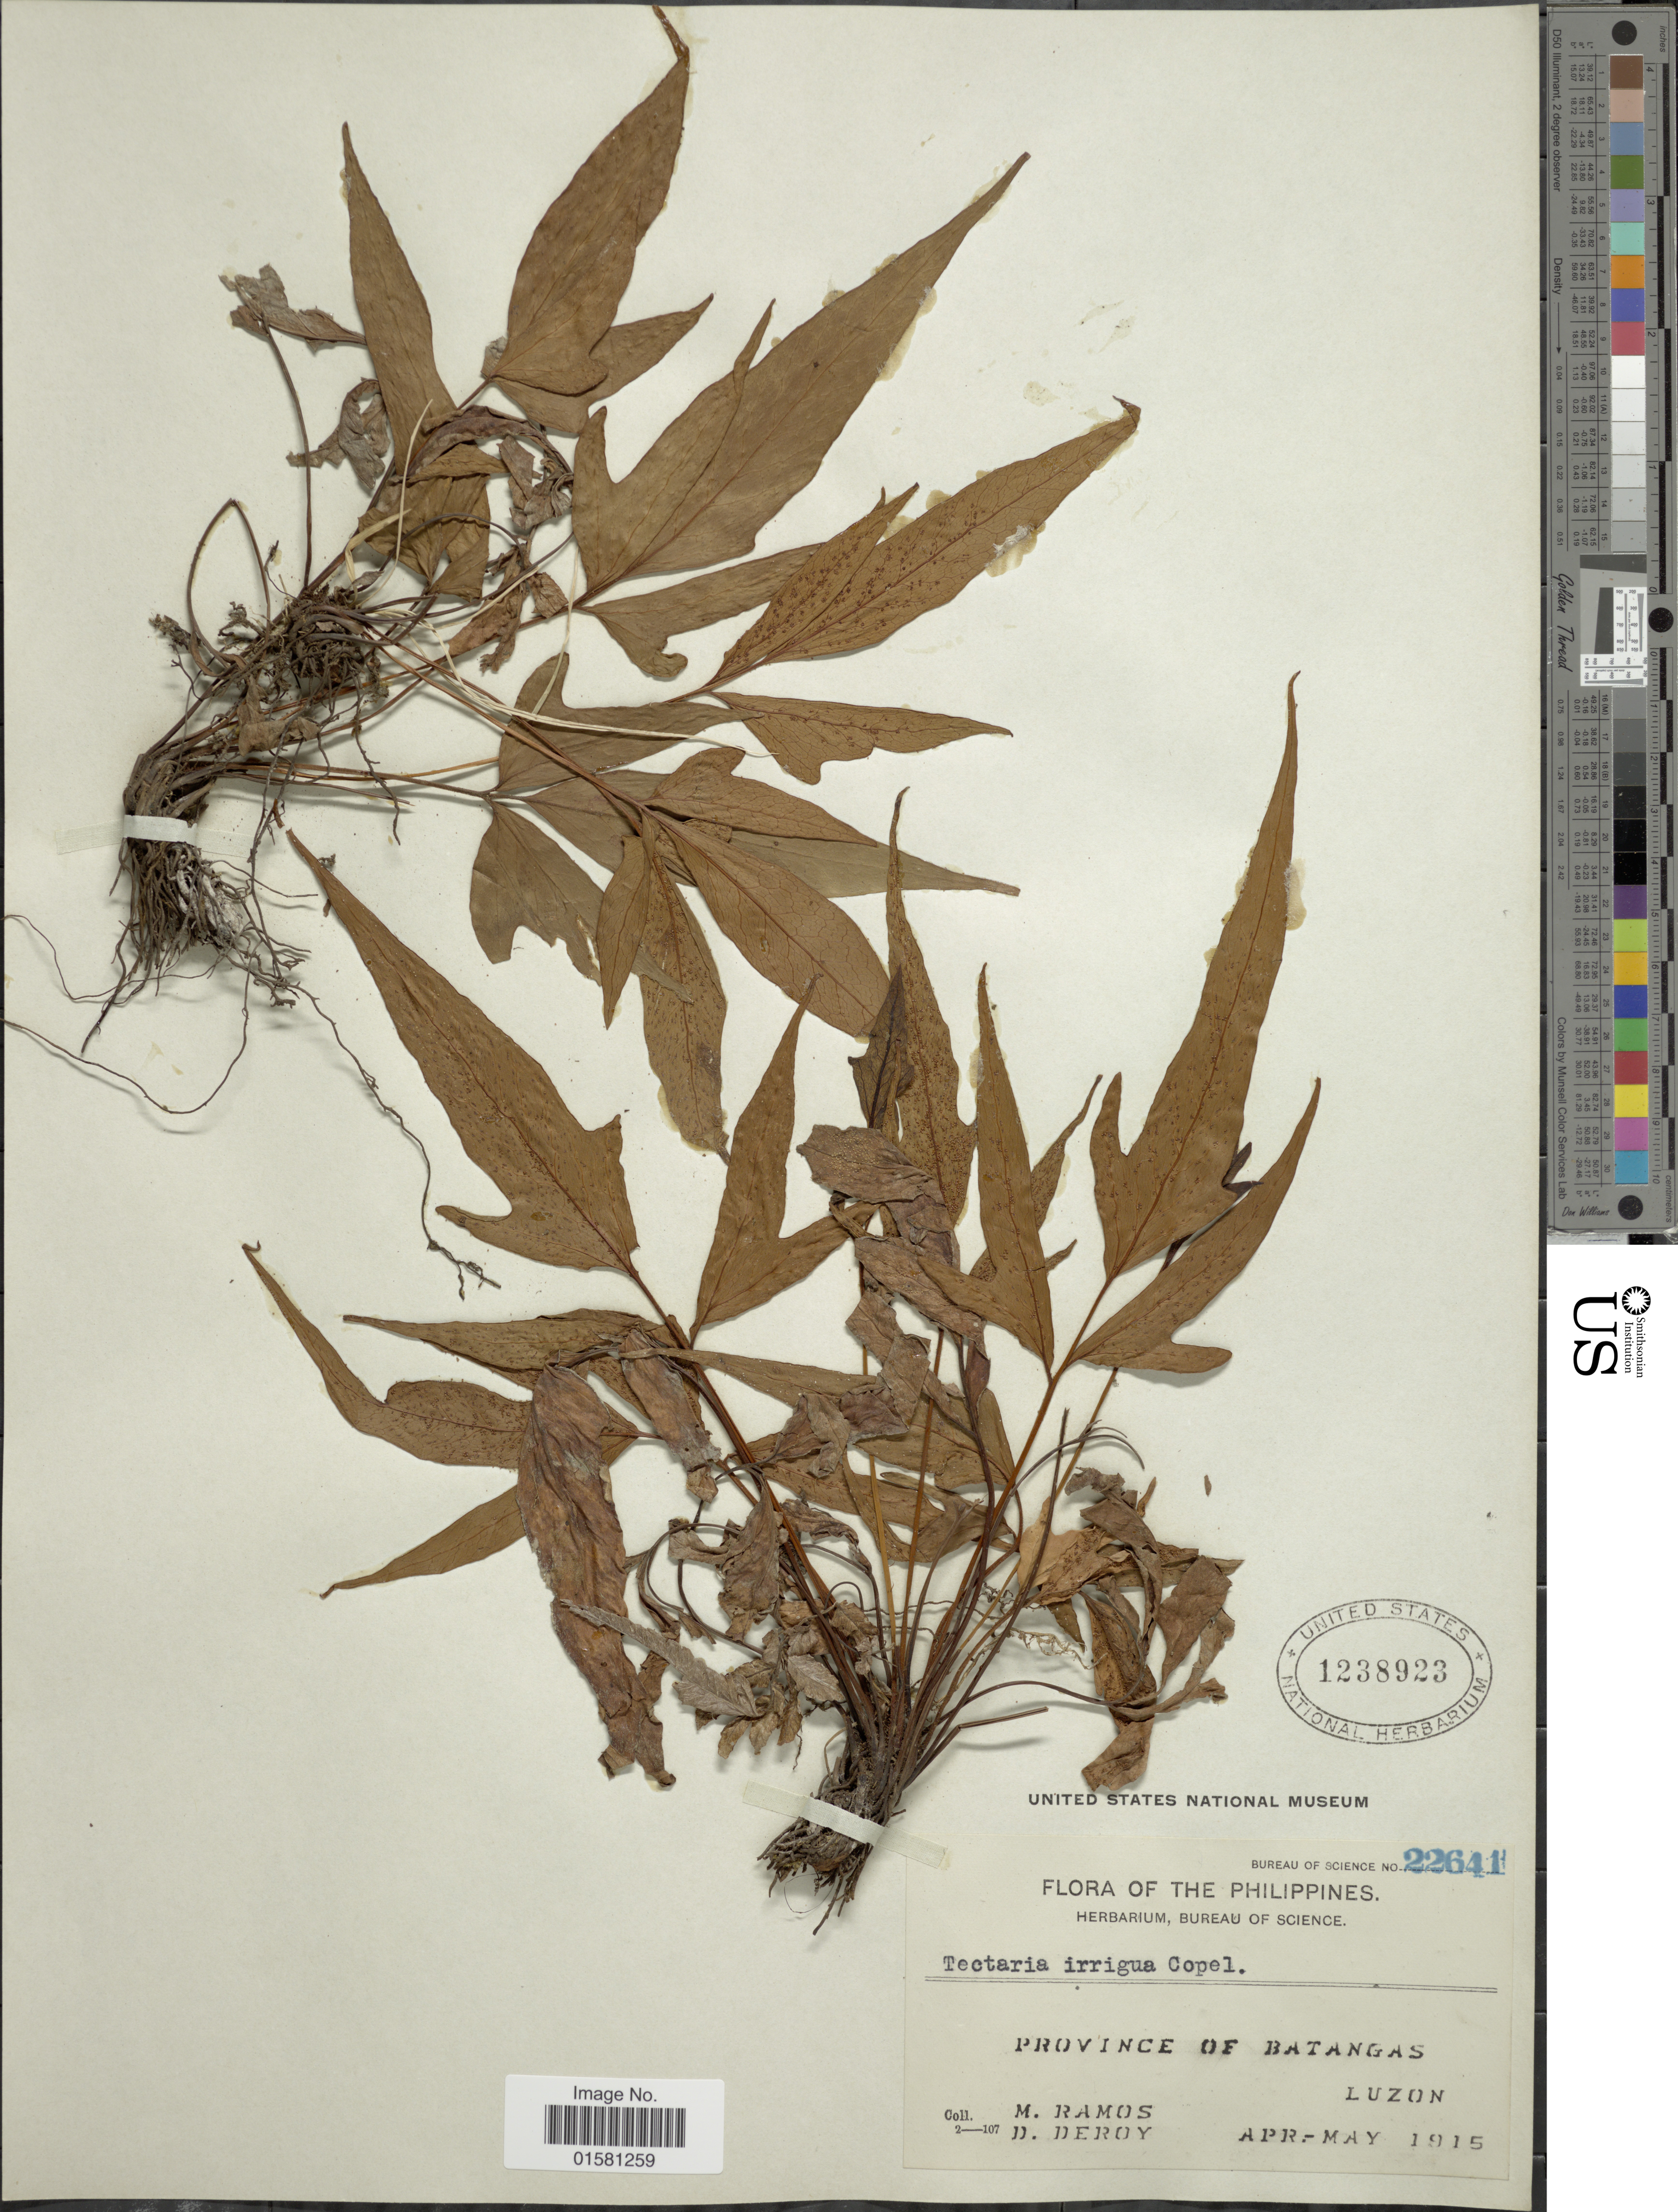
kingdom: Plantae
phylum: Tracheophyta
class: Polypodiopsida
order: Polypodiales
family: Tectariaceae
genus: Tectaria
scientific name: Tectaria trifida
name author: (Fée) Price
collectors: M. Ramos & D. Deroy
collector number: Bureau of Science 22641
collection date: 1915-04/1915-05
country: Philippines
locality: Philippines, Province of Batangas, Luzon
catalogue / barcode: US 1238923